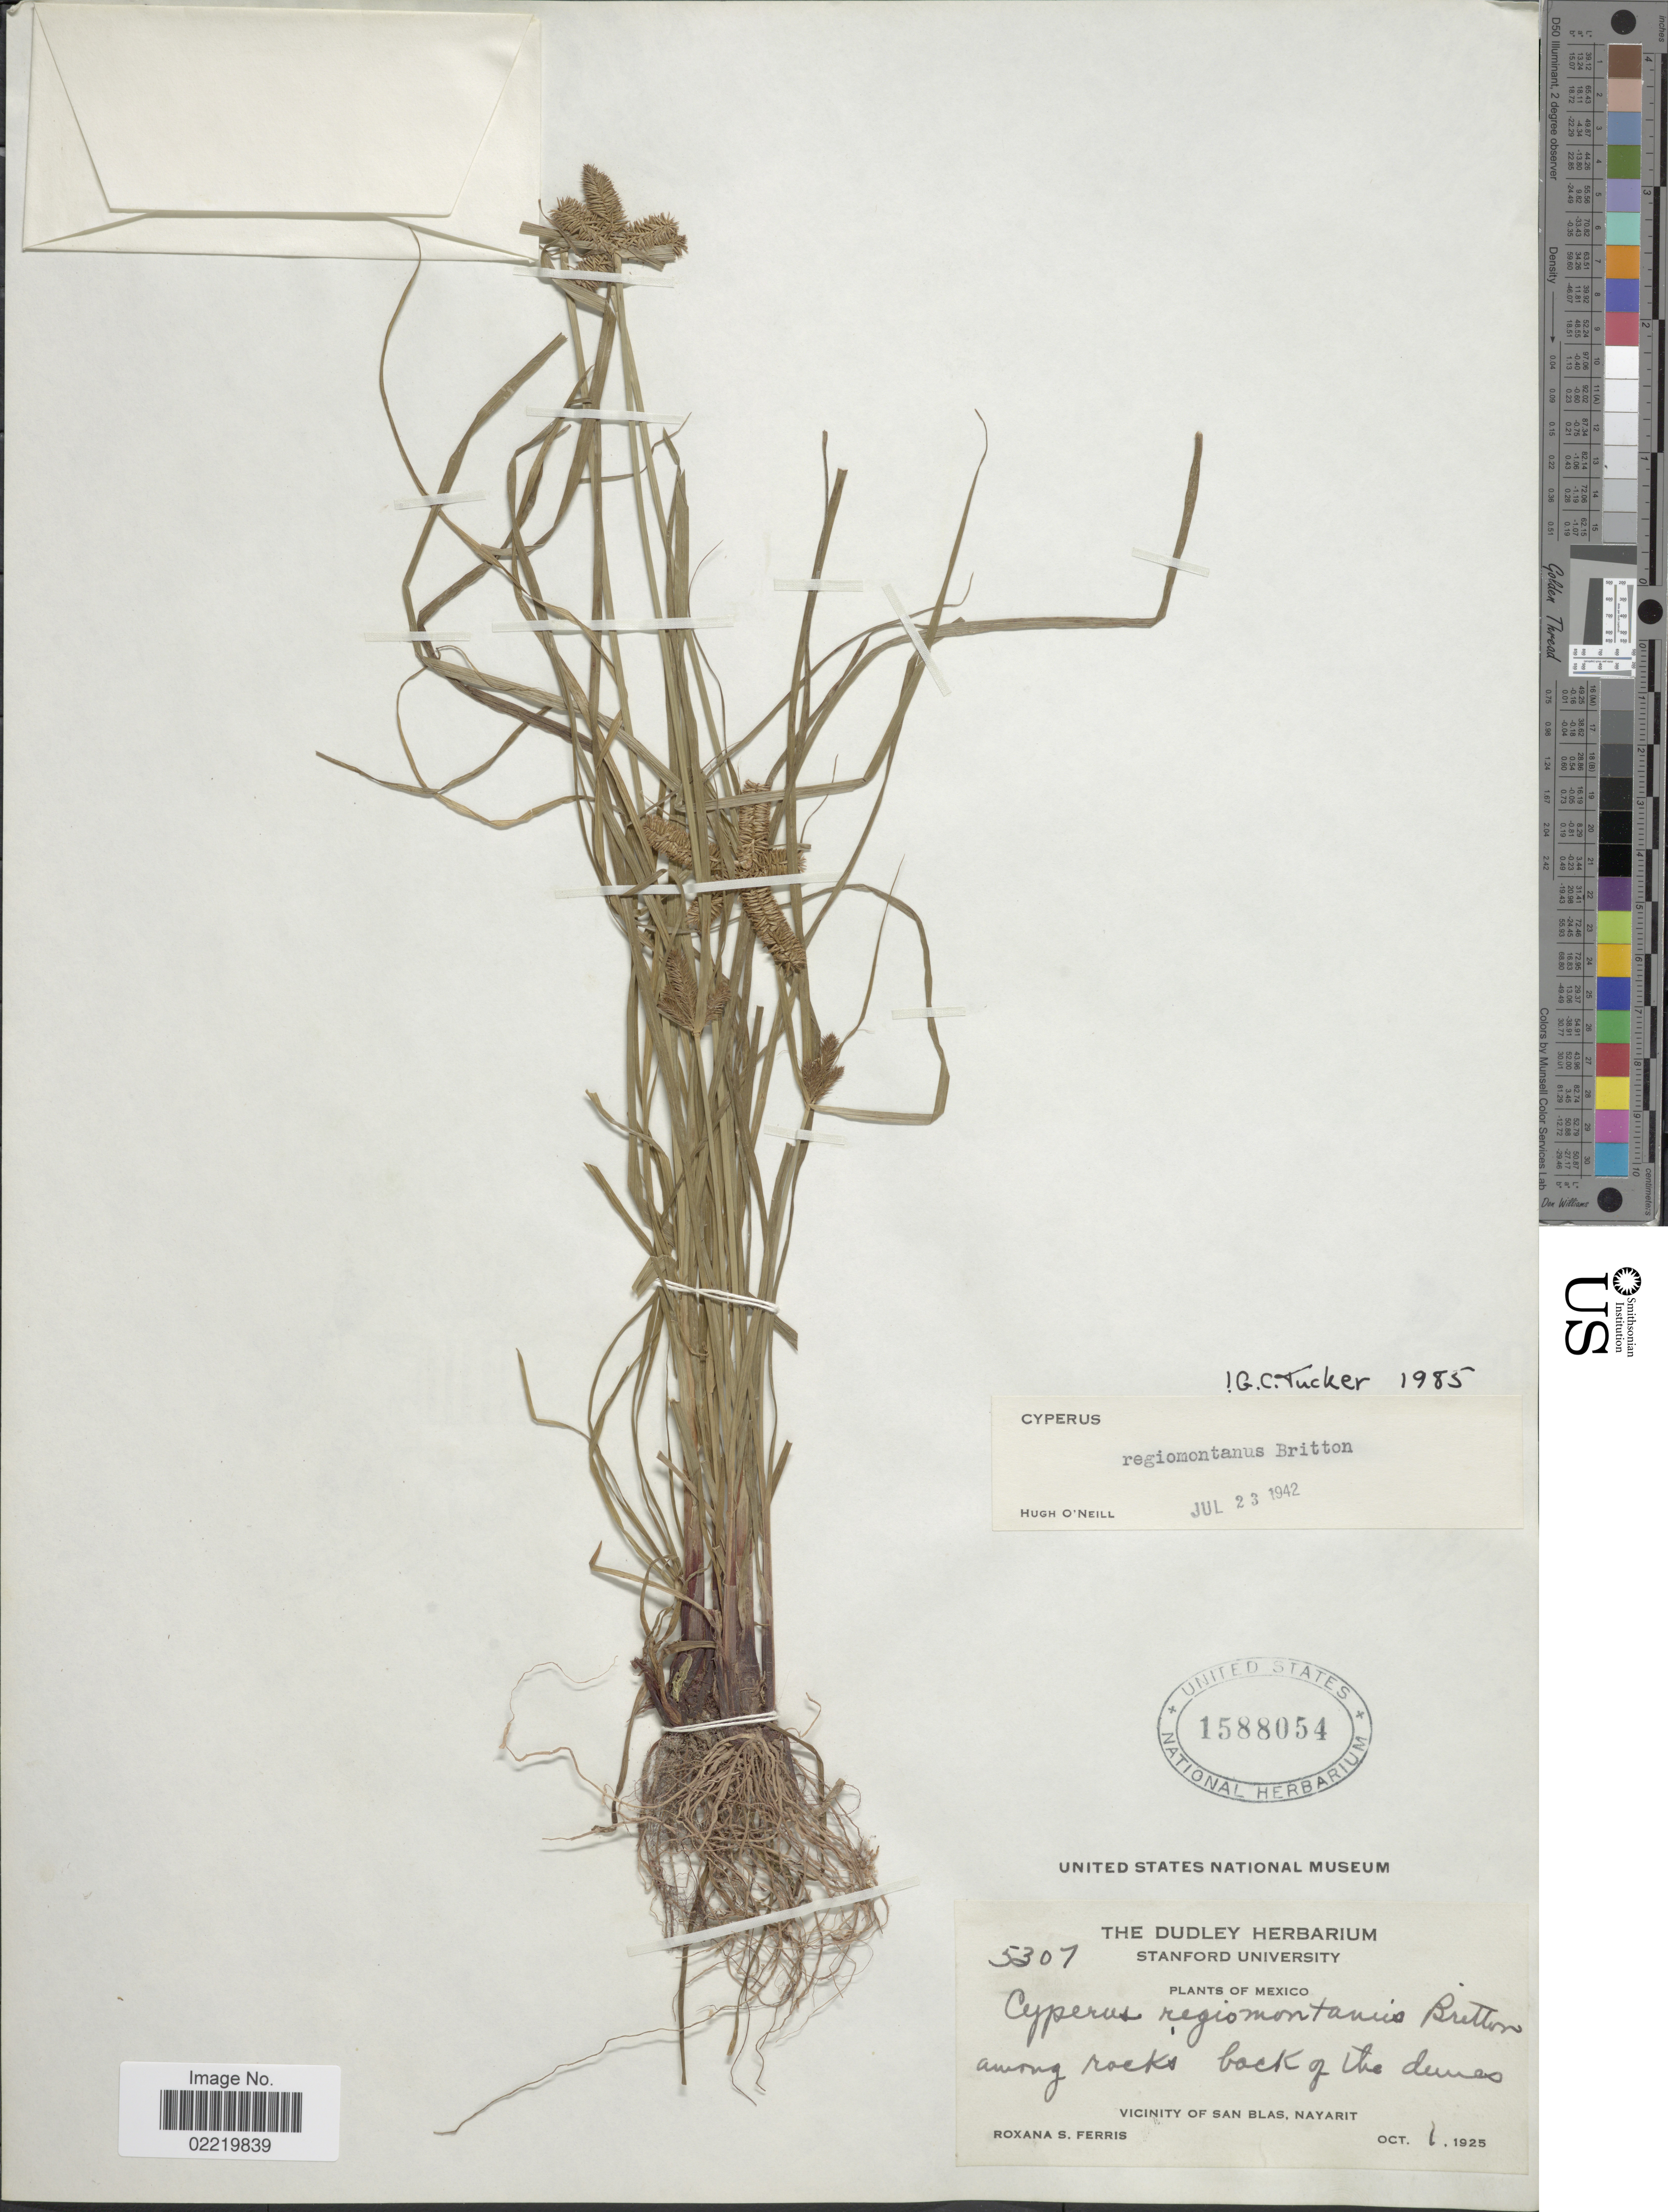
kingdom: Plantae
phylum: Tracheophyta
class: Liliopsida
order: Poales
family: Cyperaceae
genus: Cyperus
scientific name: Cyperus regiomontanus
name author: Britton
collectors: R. S. Ferris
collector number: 5307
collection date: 1925-10-01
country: Mexico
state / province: Nayarit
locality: Among rocks back of the dunes, vicinity of San Blas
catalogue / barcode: US 1588054